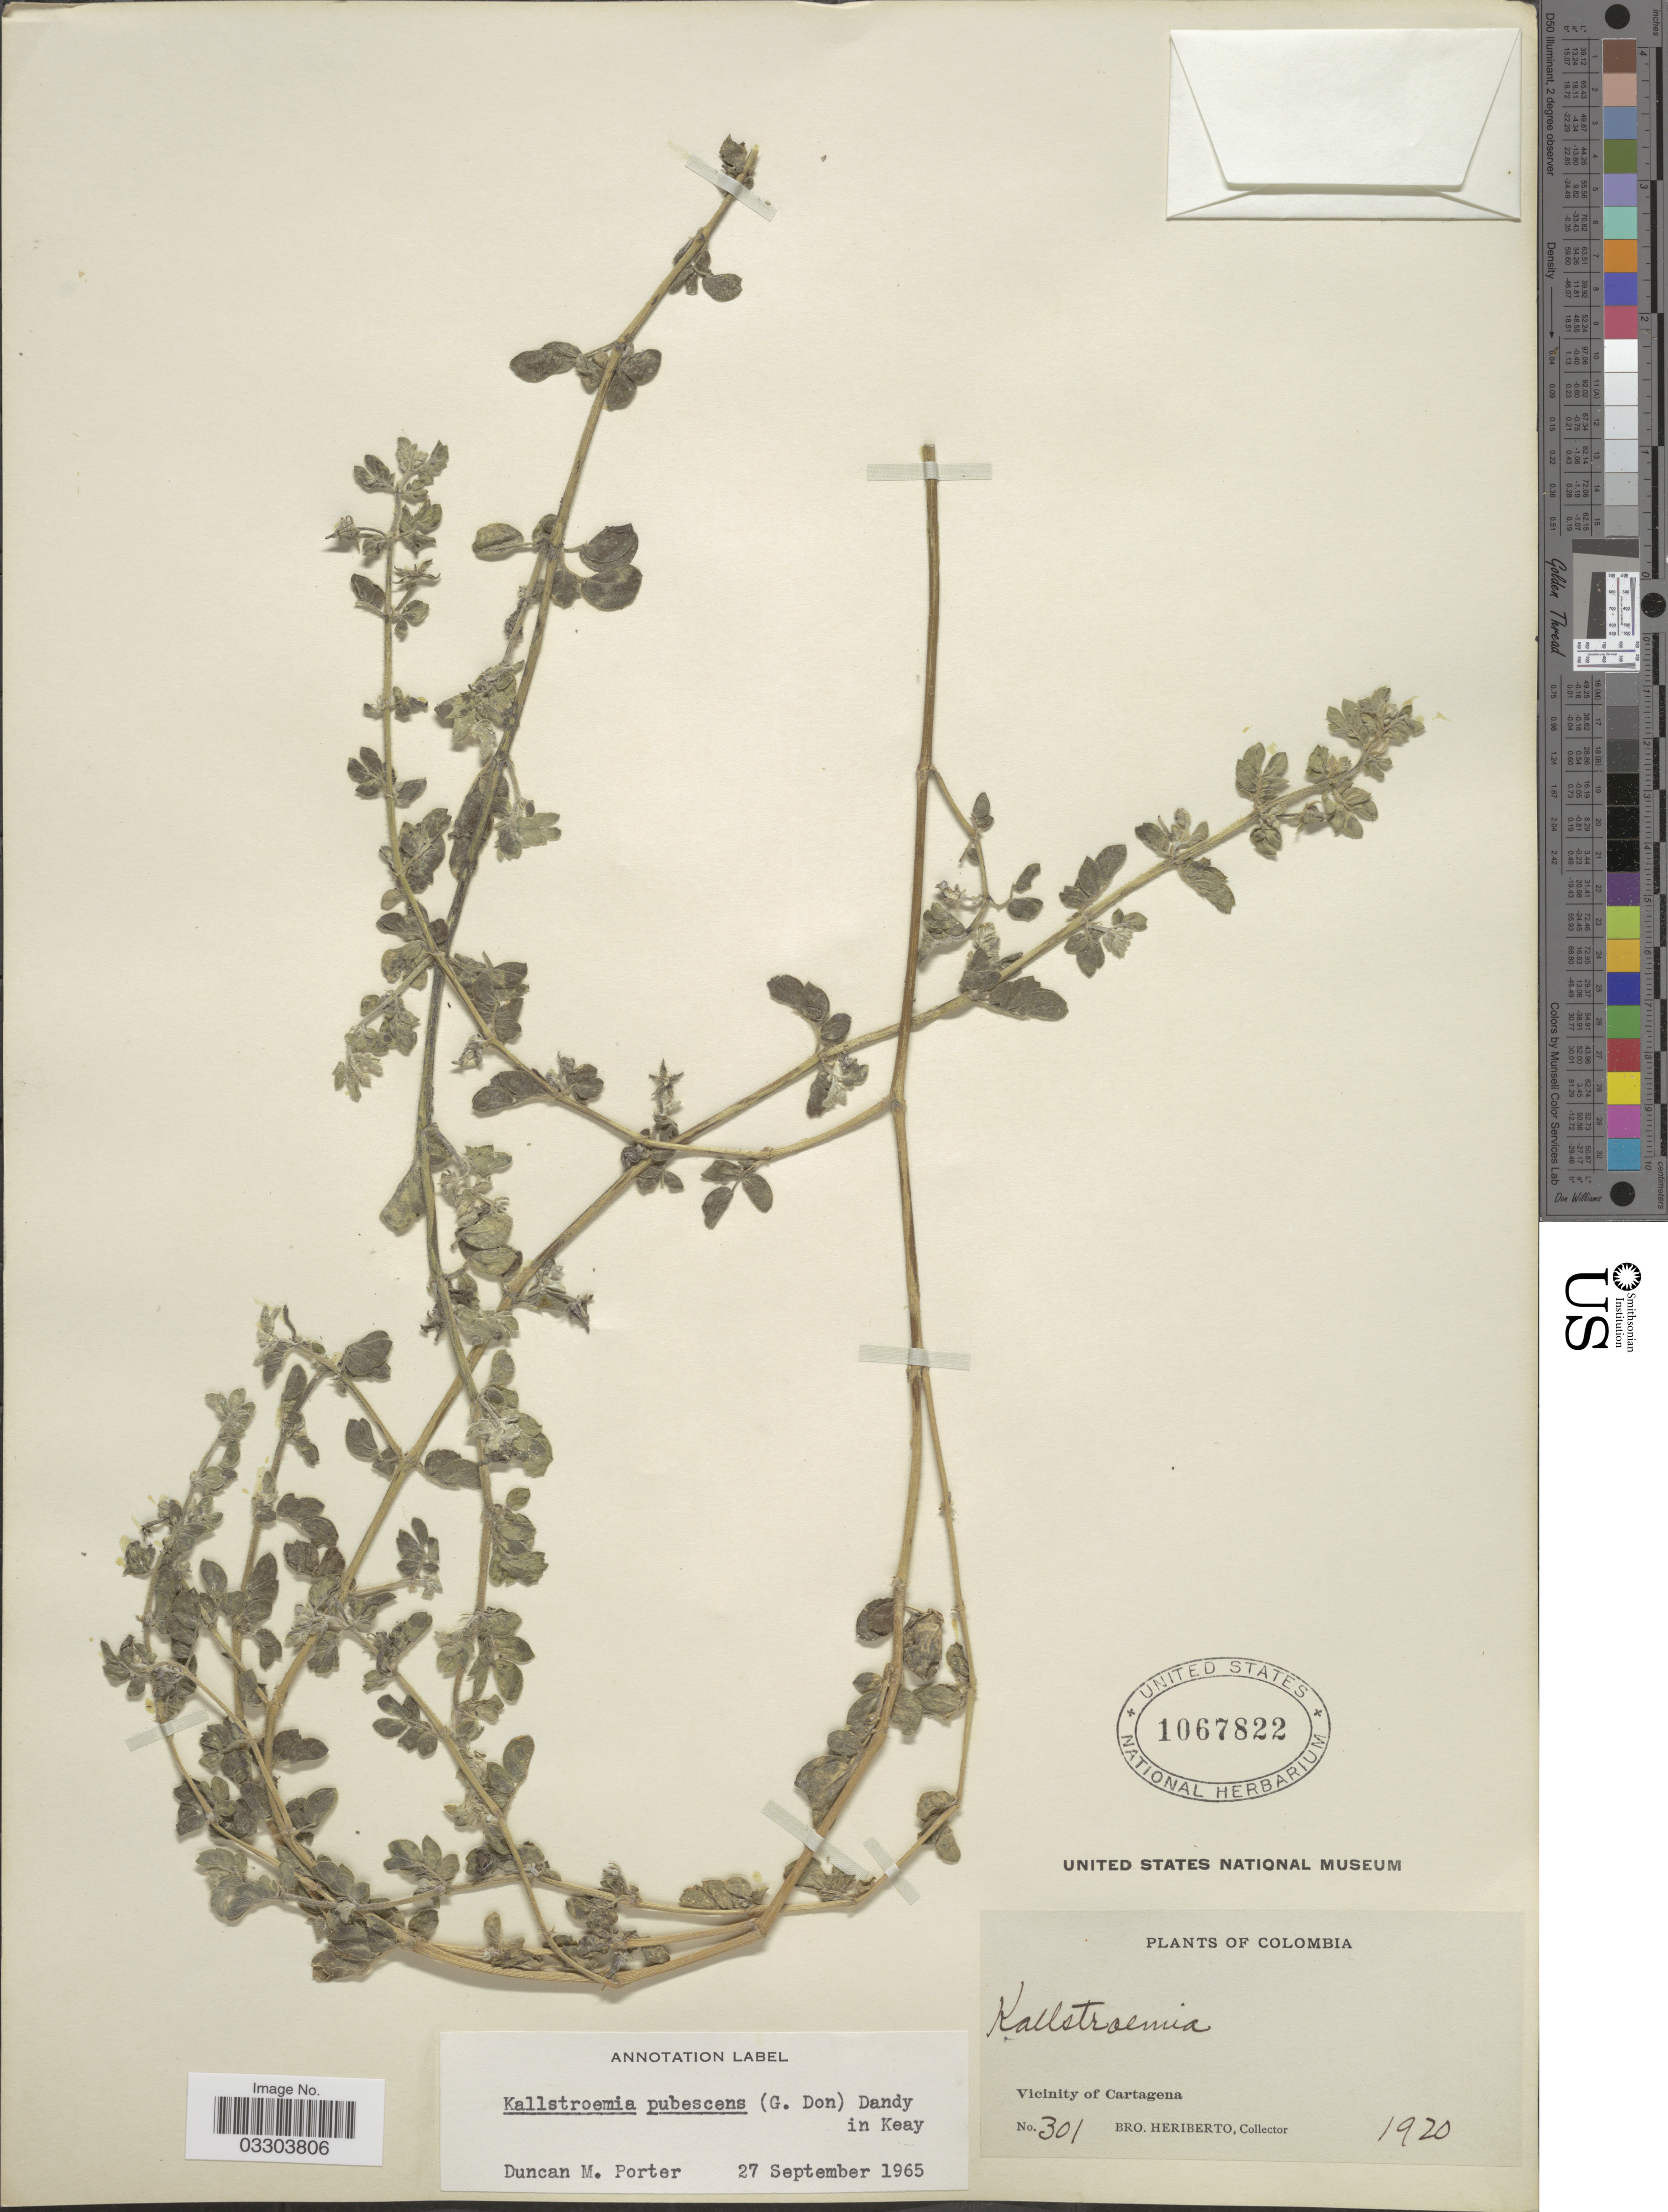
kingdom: Plantae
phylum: Tracheophyta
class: Magnoliopsida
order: Zygophyllales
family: Zygophyllaceae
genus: Kallstroemia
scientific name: Kallstroemia pubescens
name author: (G. Don) Dandy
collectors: B. Heriberto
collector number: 301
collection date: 1920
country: Colombia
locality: Vicinity of Colombia.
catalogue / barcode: US 1067822